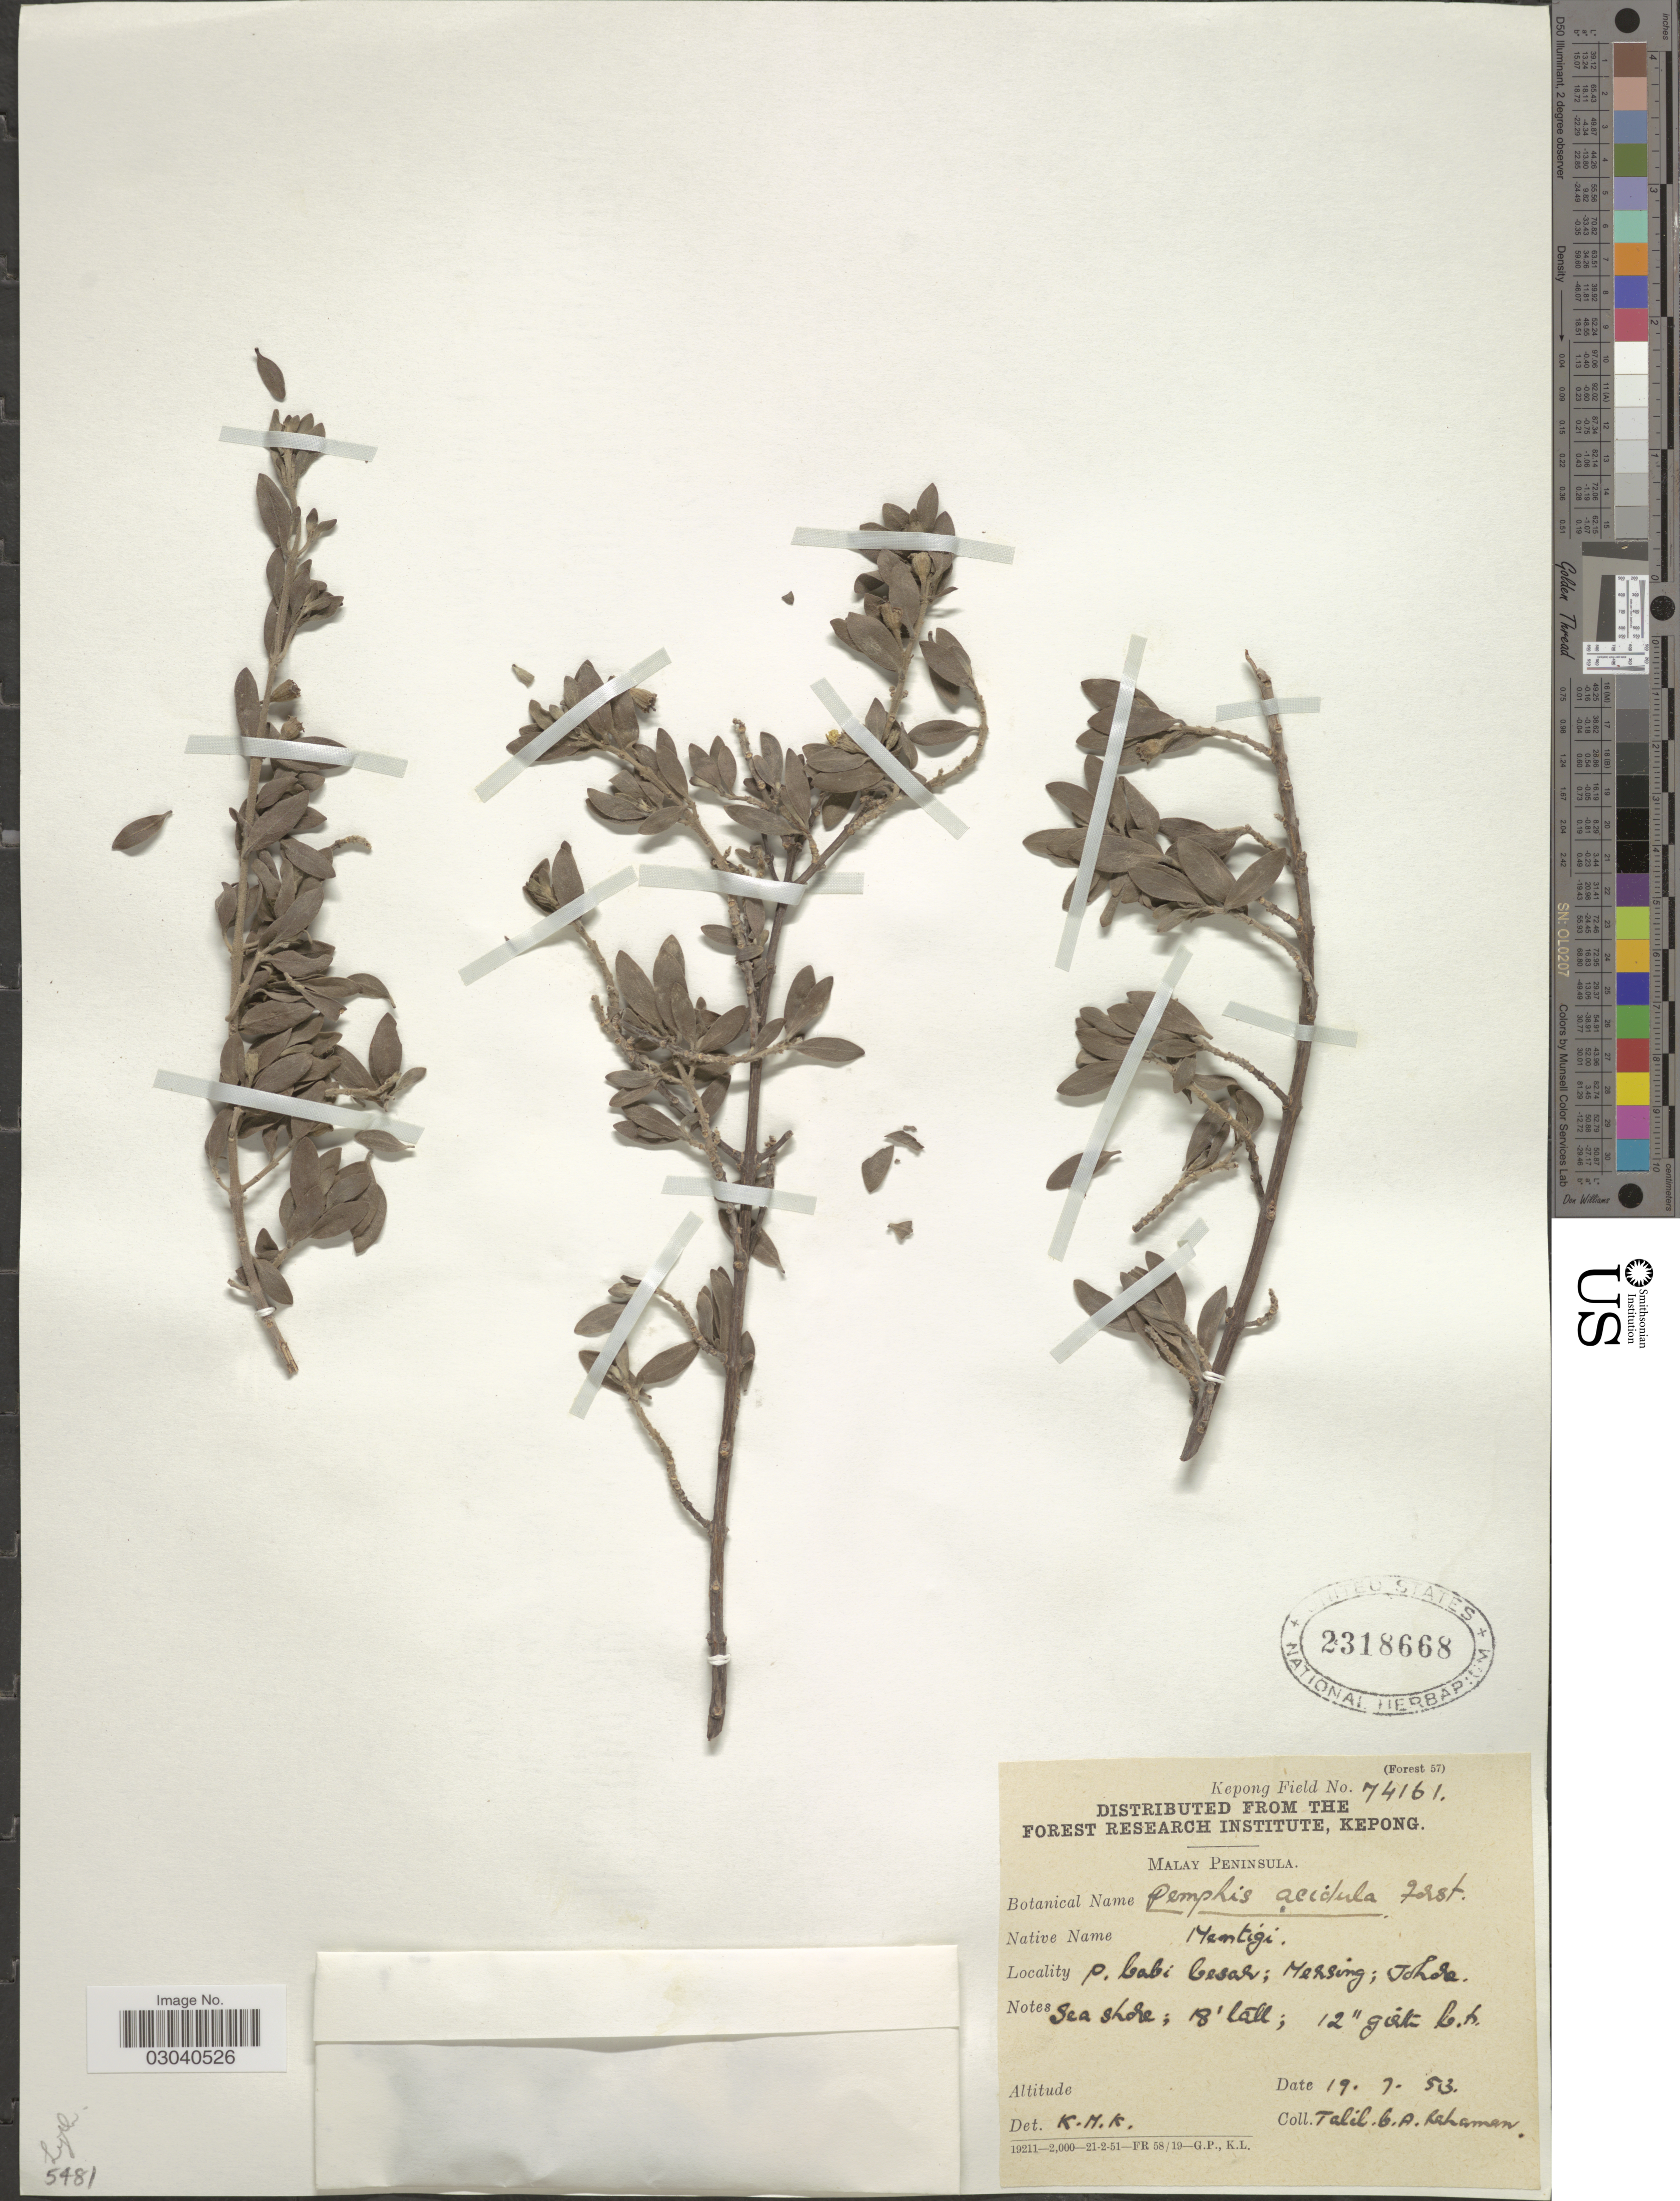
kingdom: Plantae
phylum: Tracheophyta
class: Magnoliopsida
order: Myrtales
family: Lythraceae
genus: Pemphis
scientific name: Pemphis acidula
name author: J.R. Forst. & G. Forst.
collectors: K. M. K.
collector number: Kepong Field? 74161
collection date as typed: Transcribed d/m/y: 19/7/53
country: Malaysia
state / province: Johor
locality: Malay Peninsula. P. babi Cesar; Messing; Johore.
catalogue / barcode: US 2318668